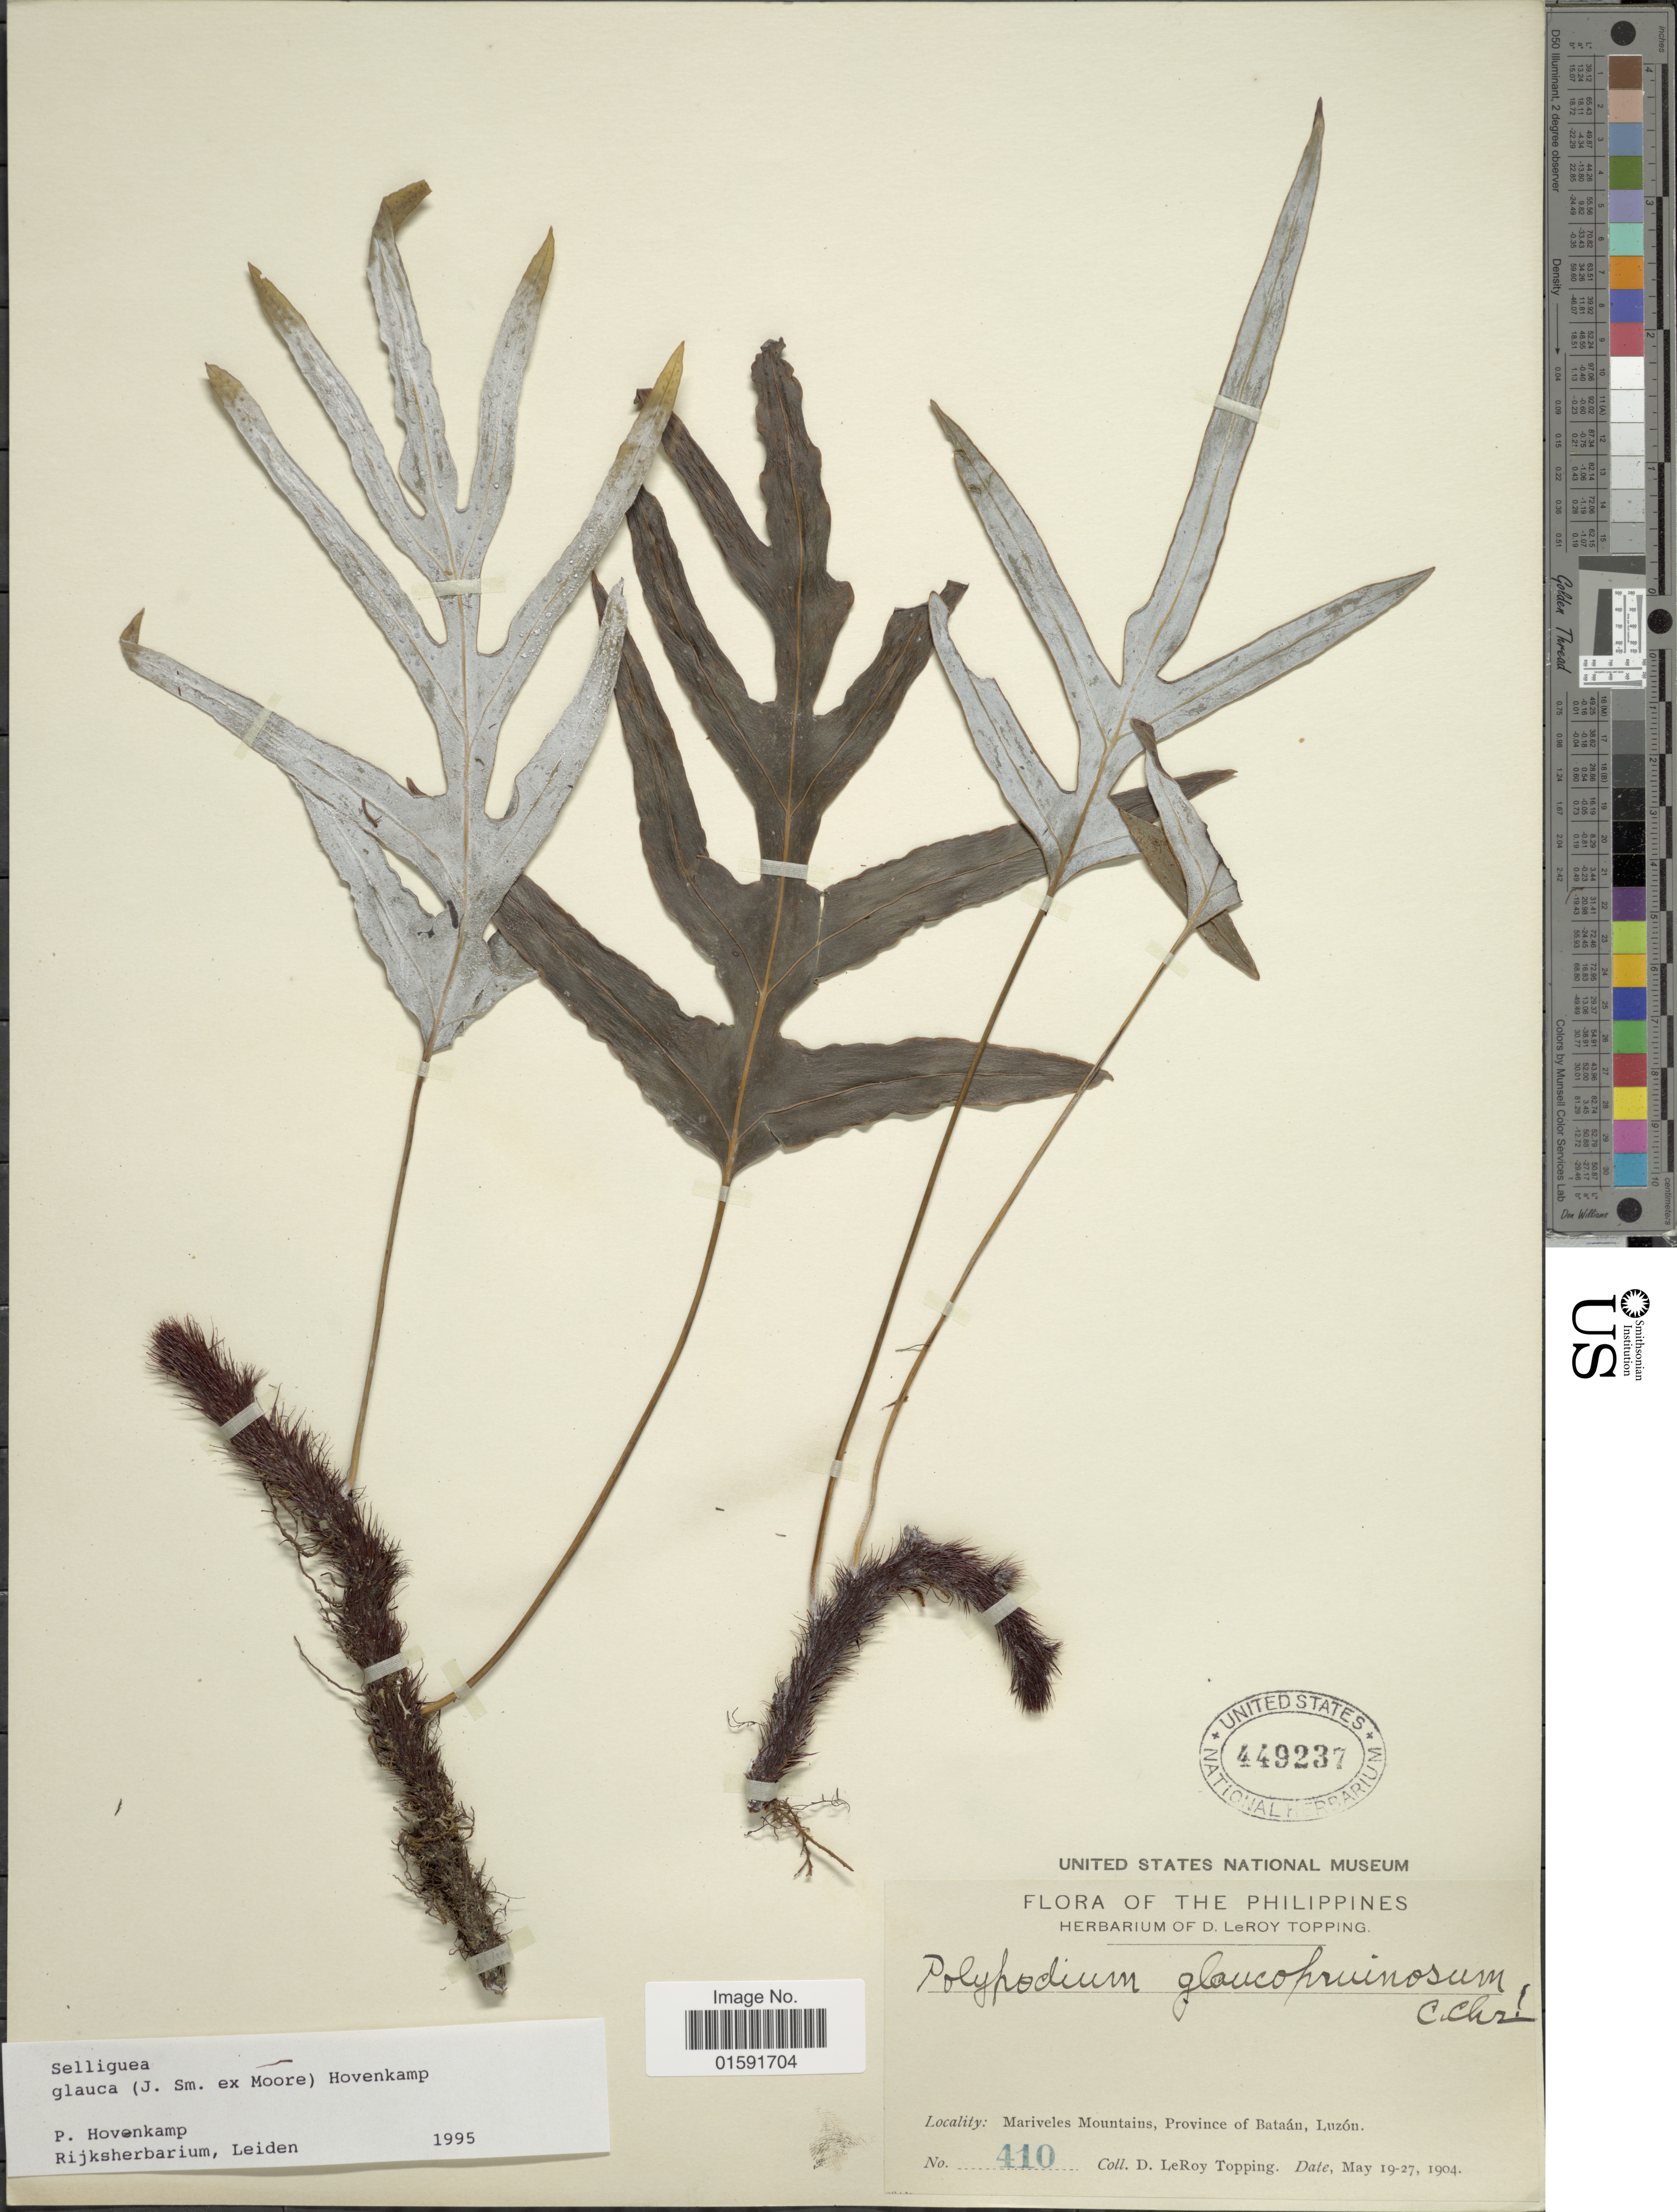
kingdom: Plantae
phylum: Tracheophyta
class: Polypodiopsida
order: Polypodiales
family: Polypodiaceae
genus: Selliguea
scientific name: Selliguea glauca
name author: (J. Sm. ex Brack.) Hovenkamp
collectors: D. L. Topping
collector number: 410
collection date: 1904-05-19/1904-05-27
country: Philippines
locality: Mariveles Mountains, Province of Bataan, Luzon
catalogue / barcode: US 449237